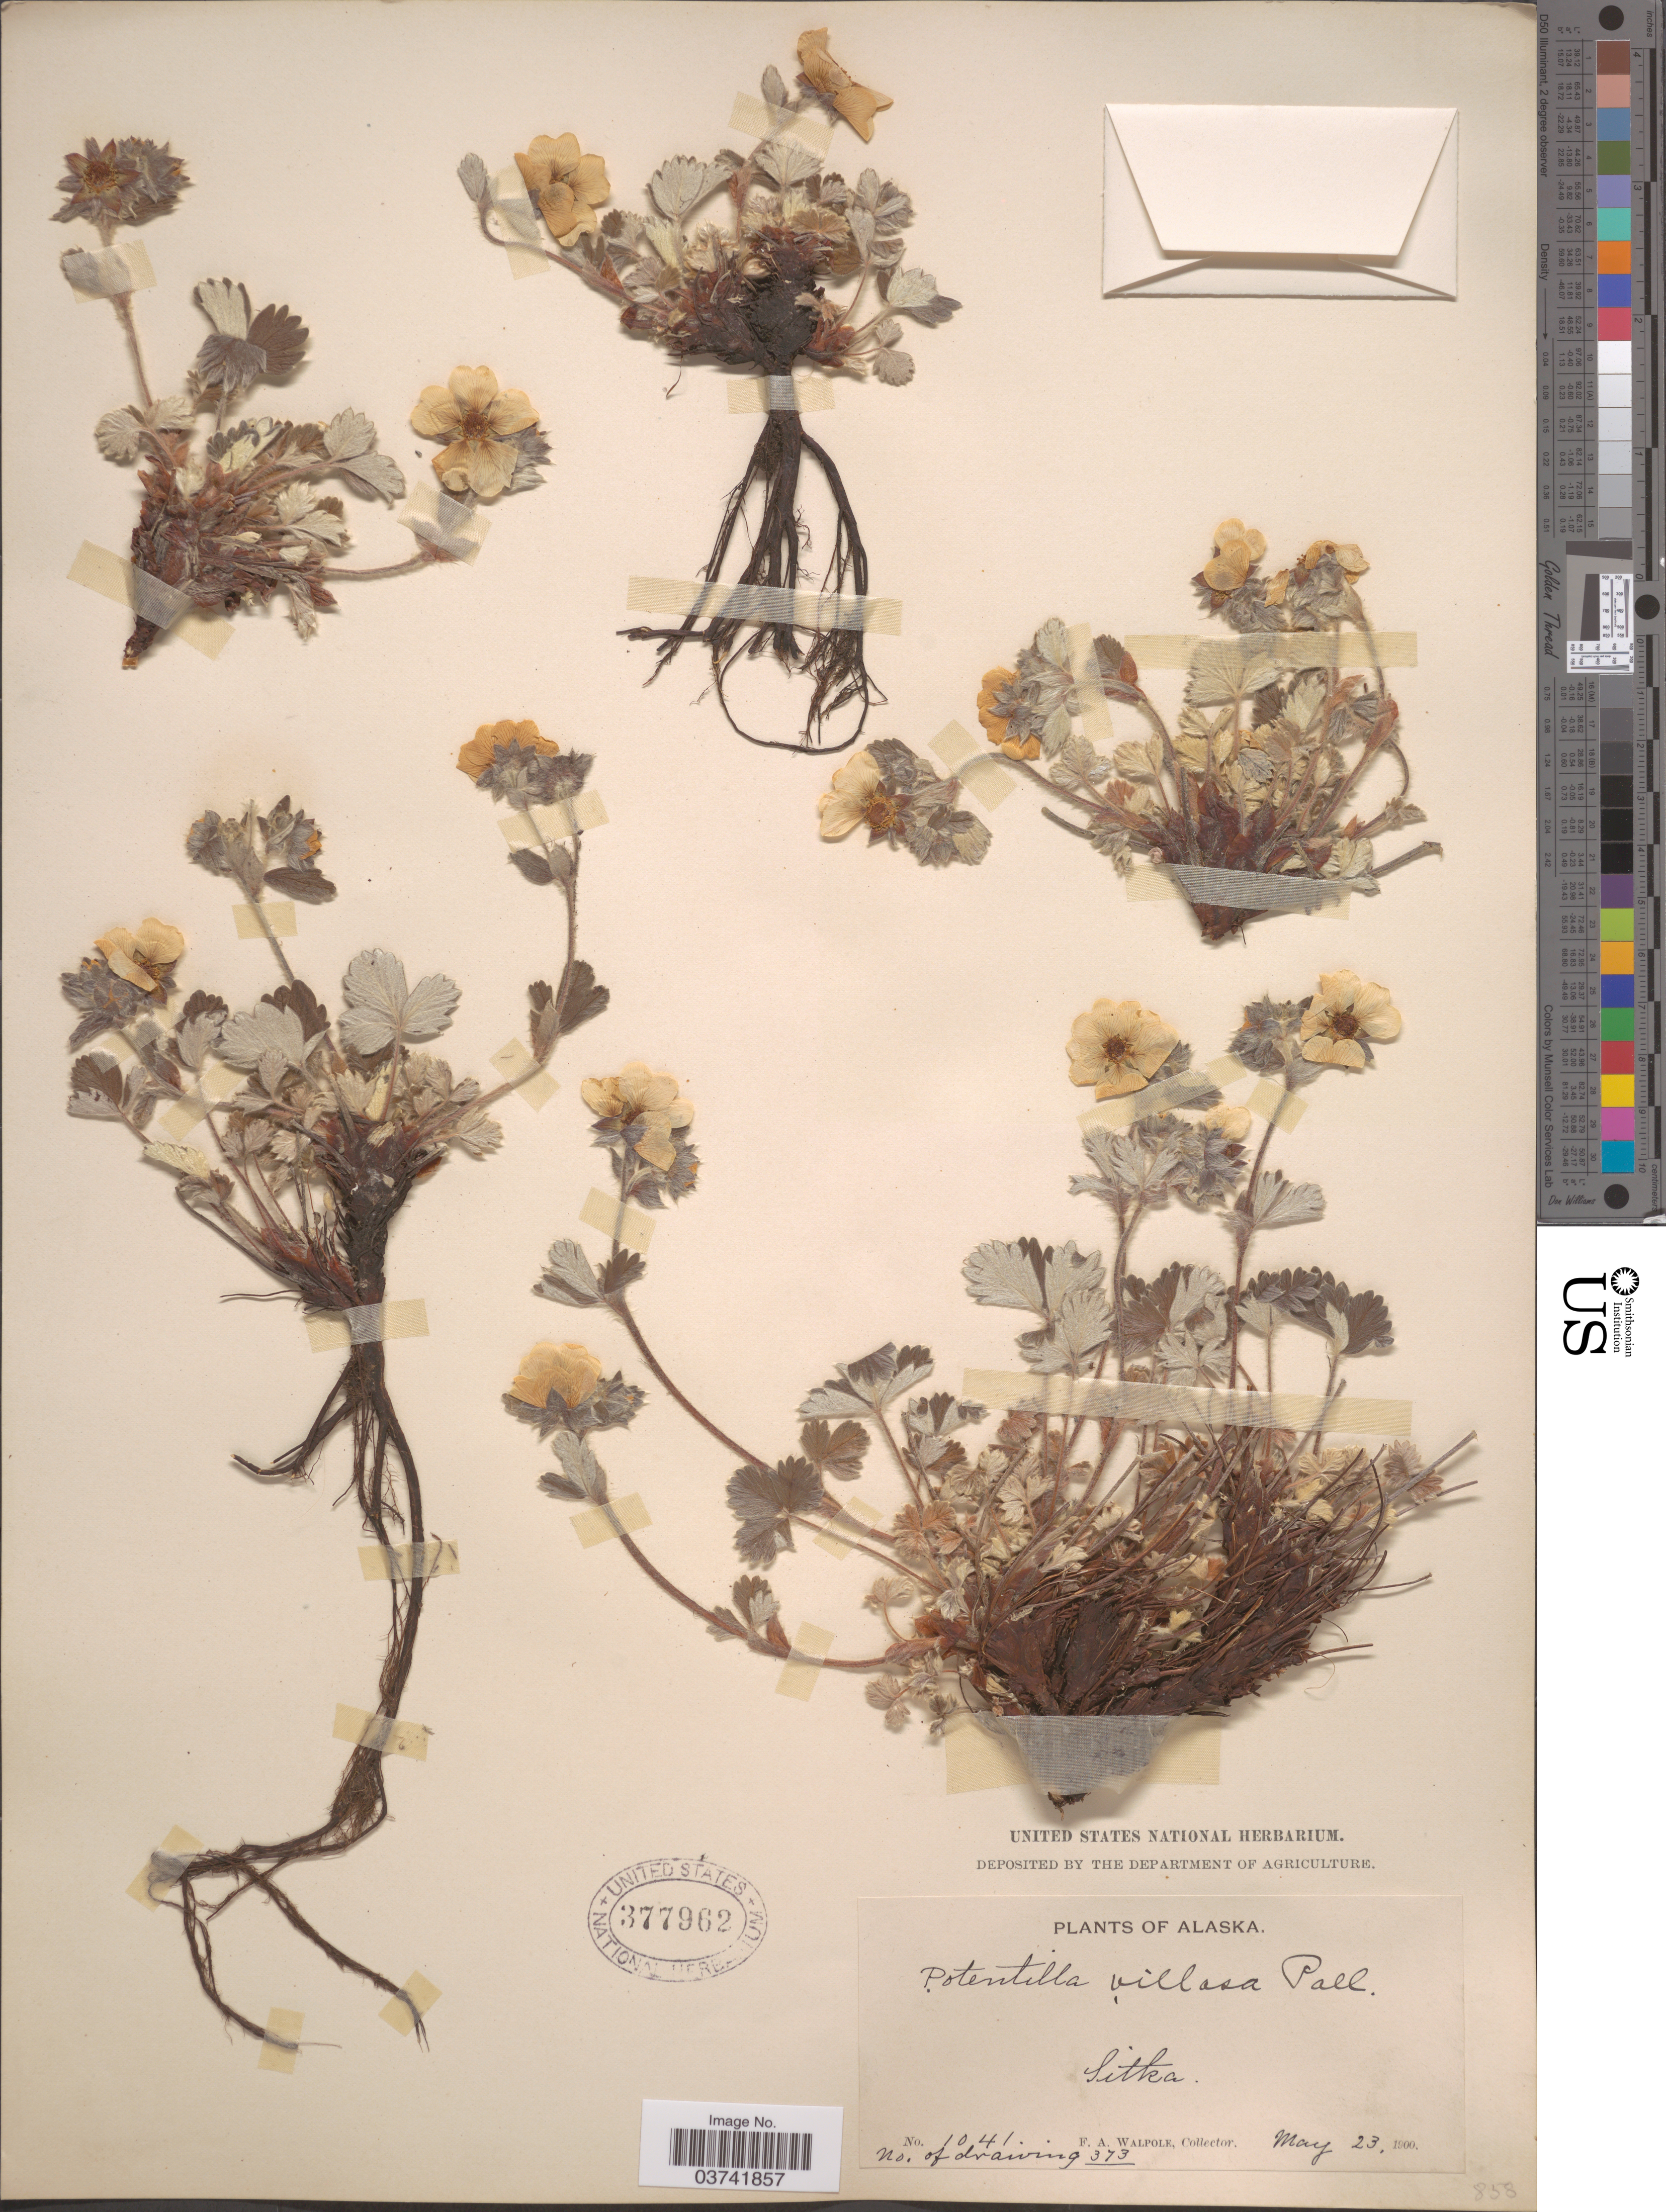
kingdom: Plantae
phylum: Tracheophyta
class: Magnoliopsida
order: Rosales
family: Rosaceae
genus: Potentilla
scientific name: Potentilla villosa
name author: Pall. ex Pursh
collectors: F. Walpole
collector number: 1041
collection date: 1900-05-23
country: United States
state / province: Alaska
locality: Sitka.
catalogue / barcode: US 377962